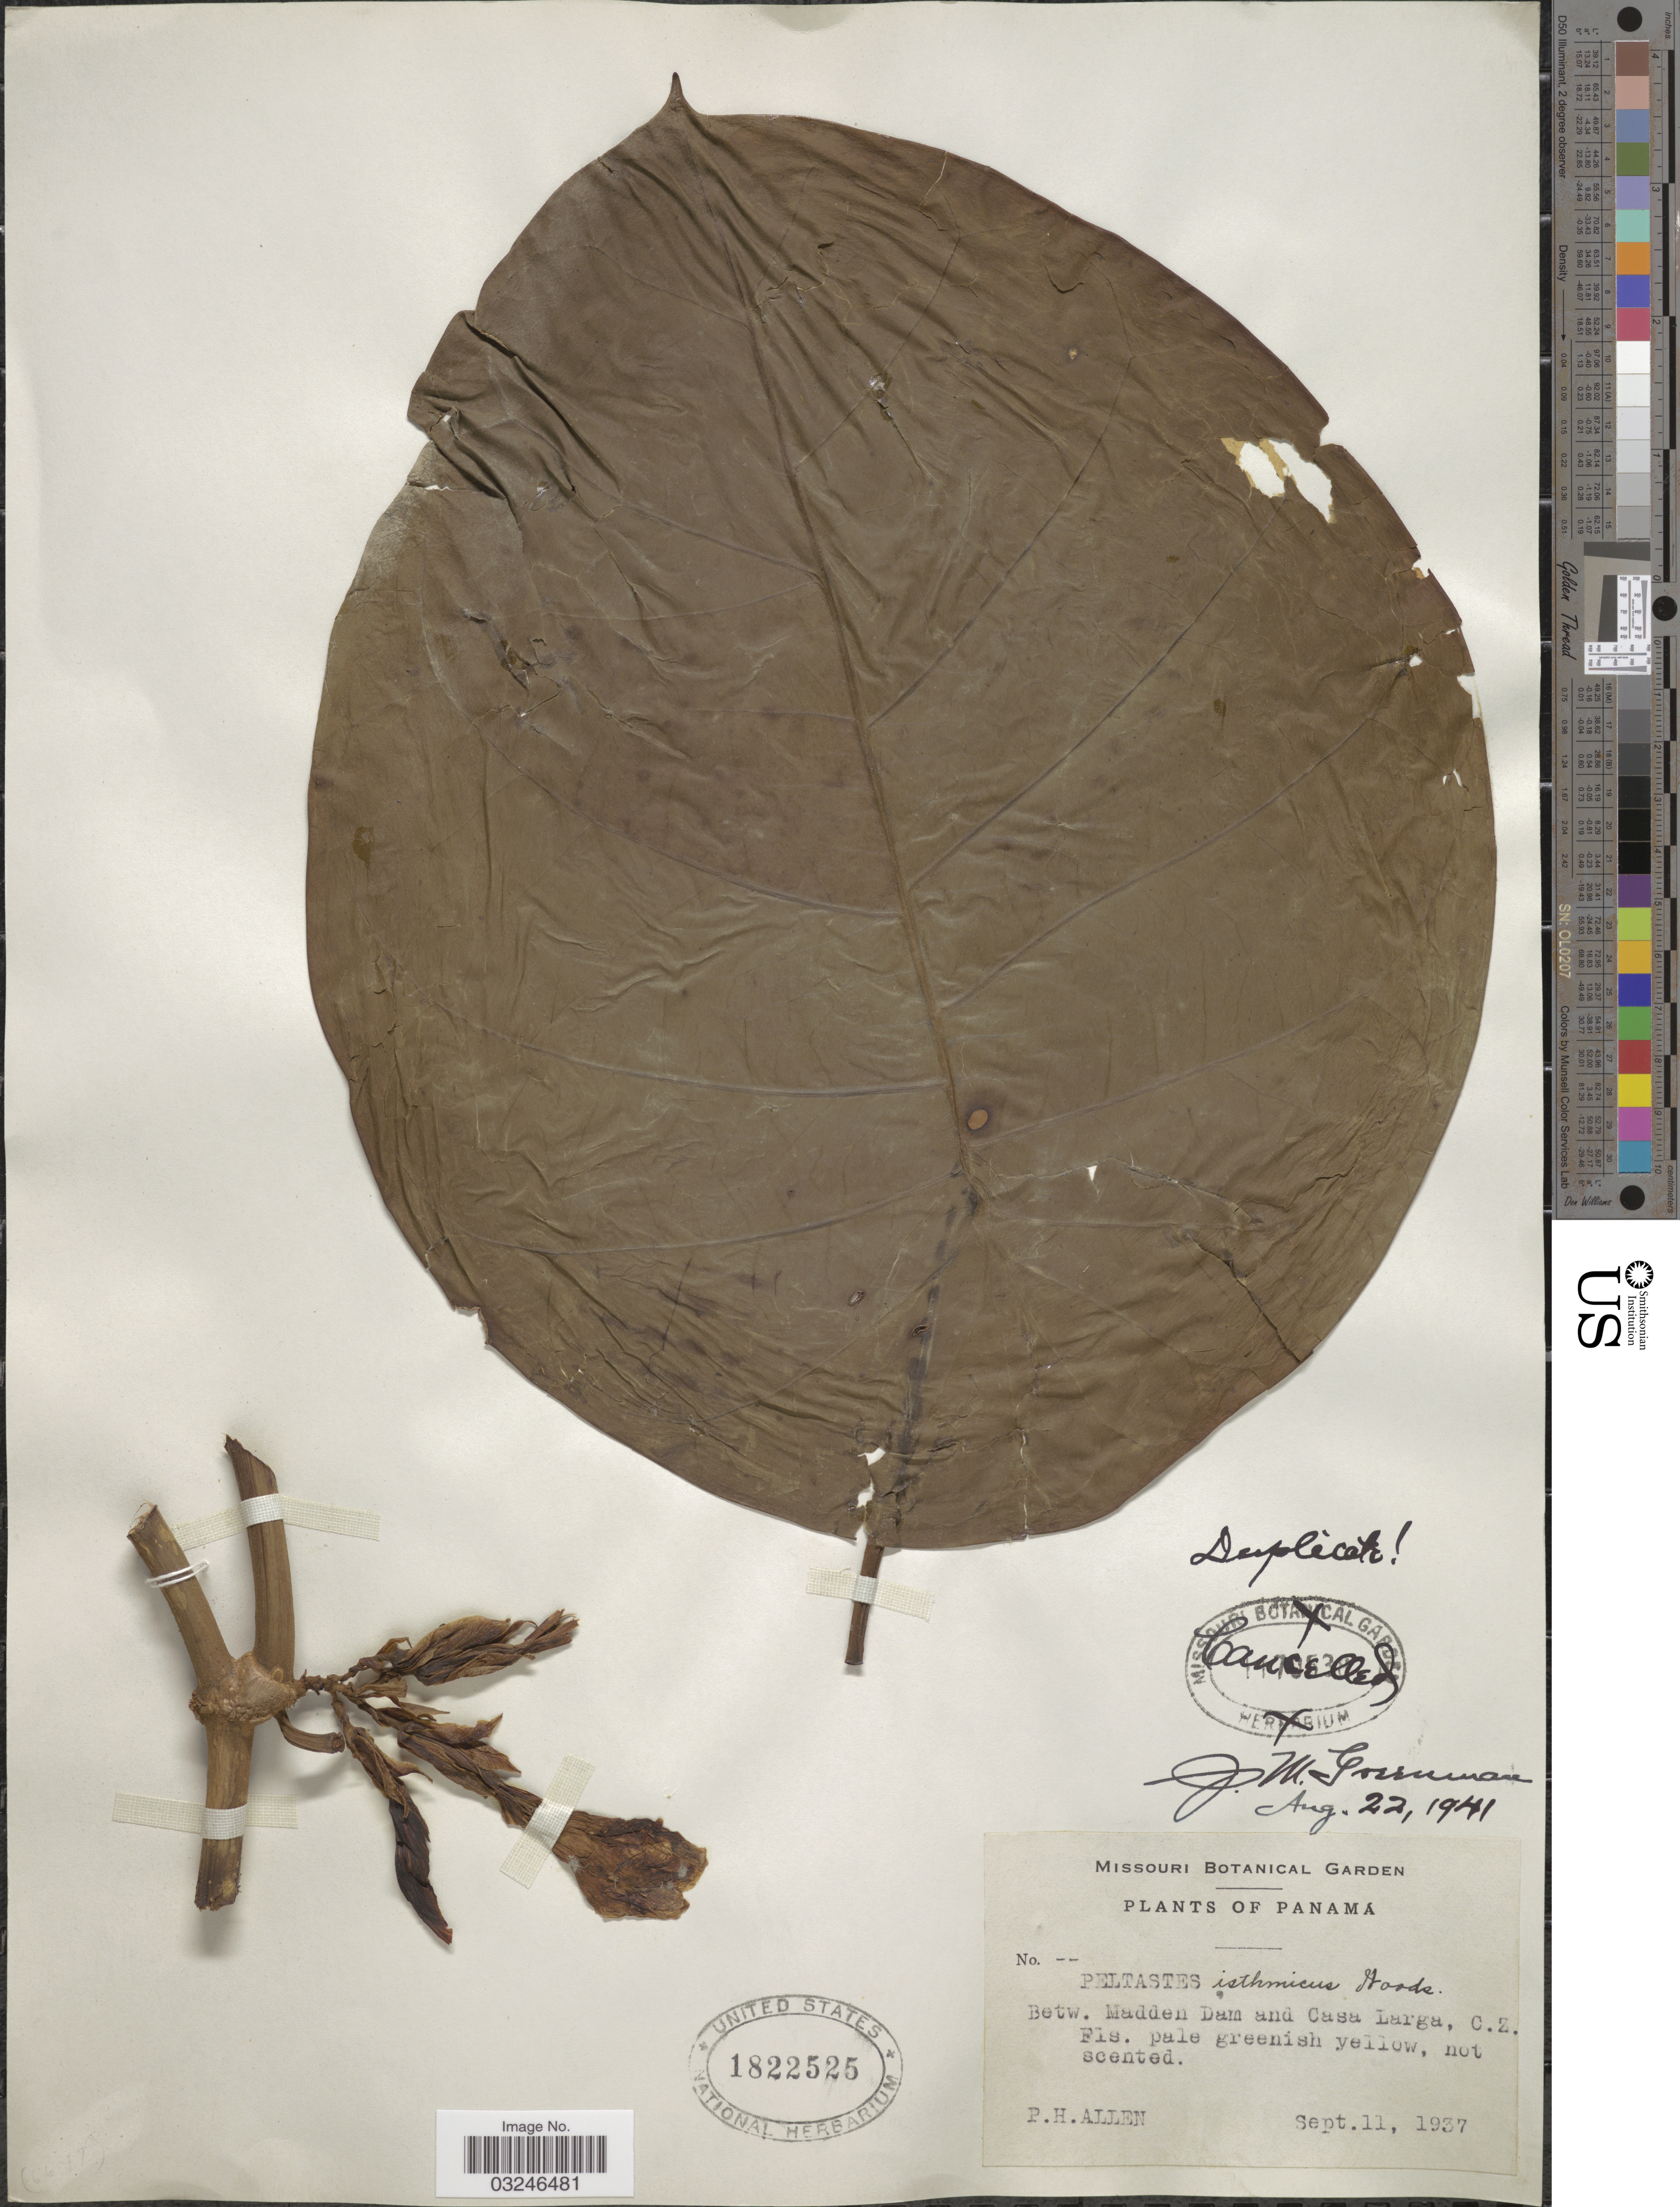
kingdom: Plantae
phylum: Tracheophyta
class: Magnoliopsida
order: Gentianales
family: Apocynaceae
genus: Peltastes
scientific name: Peltastes isthmicus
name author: Woodson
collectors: P. H. Allen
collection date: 1937-09-11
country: Panama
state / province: Colón / Panamá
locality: Betw. Madden Dam and Casa Larga, C. Z.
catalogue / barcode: US 1822525